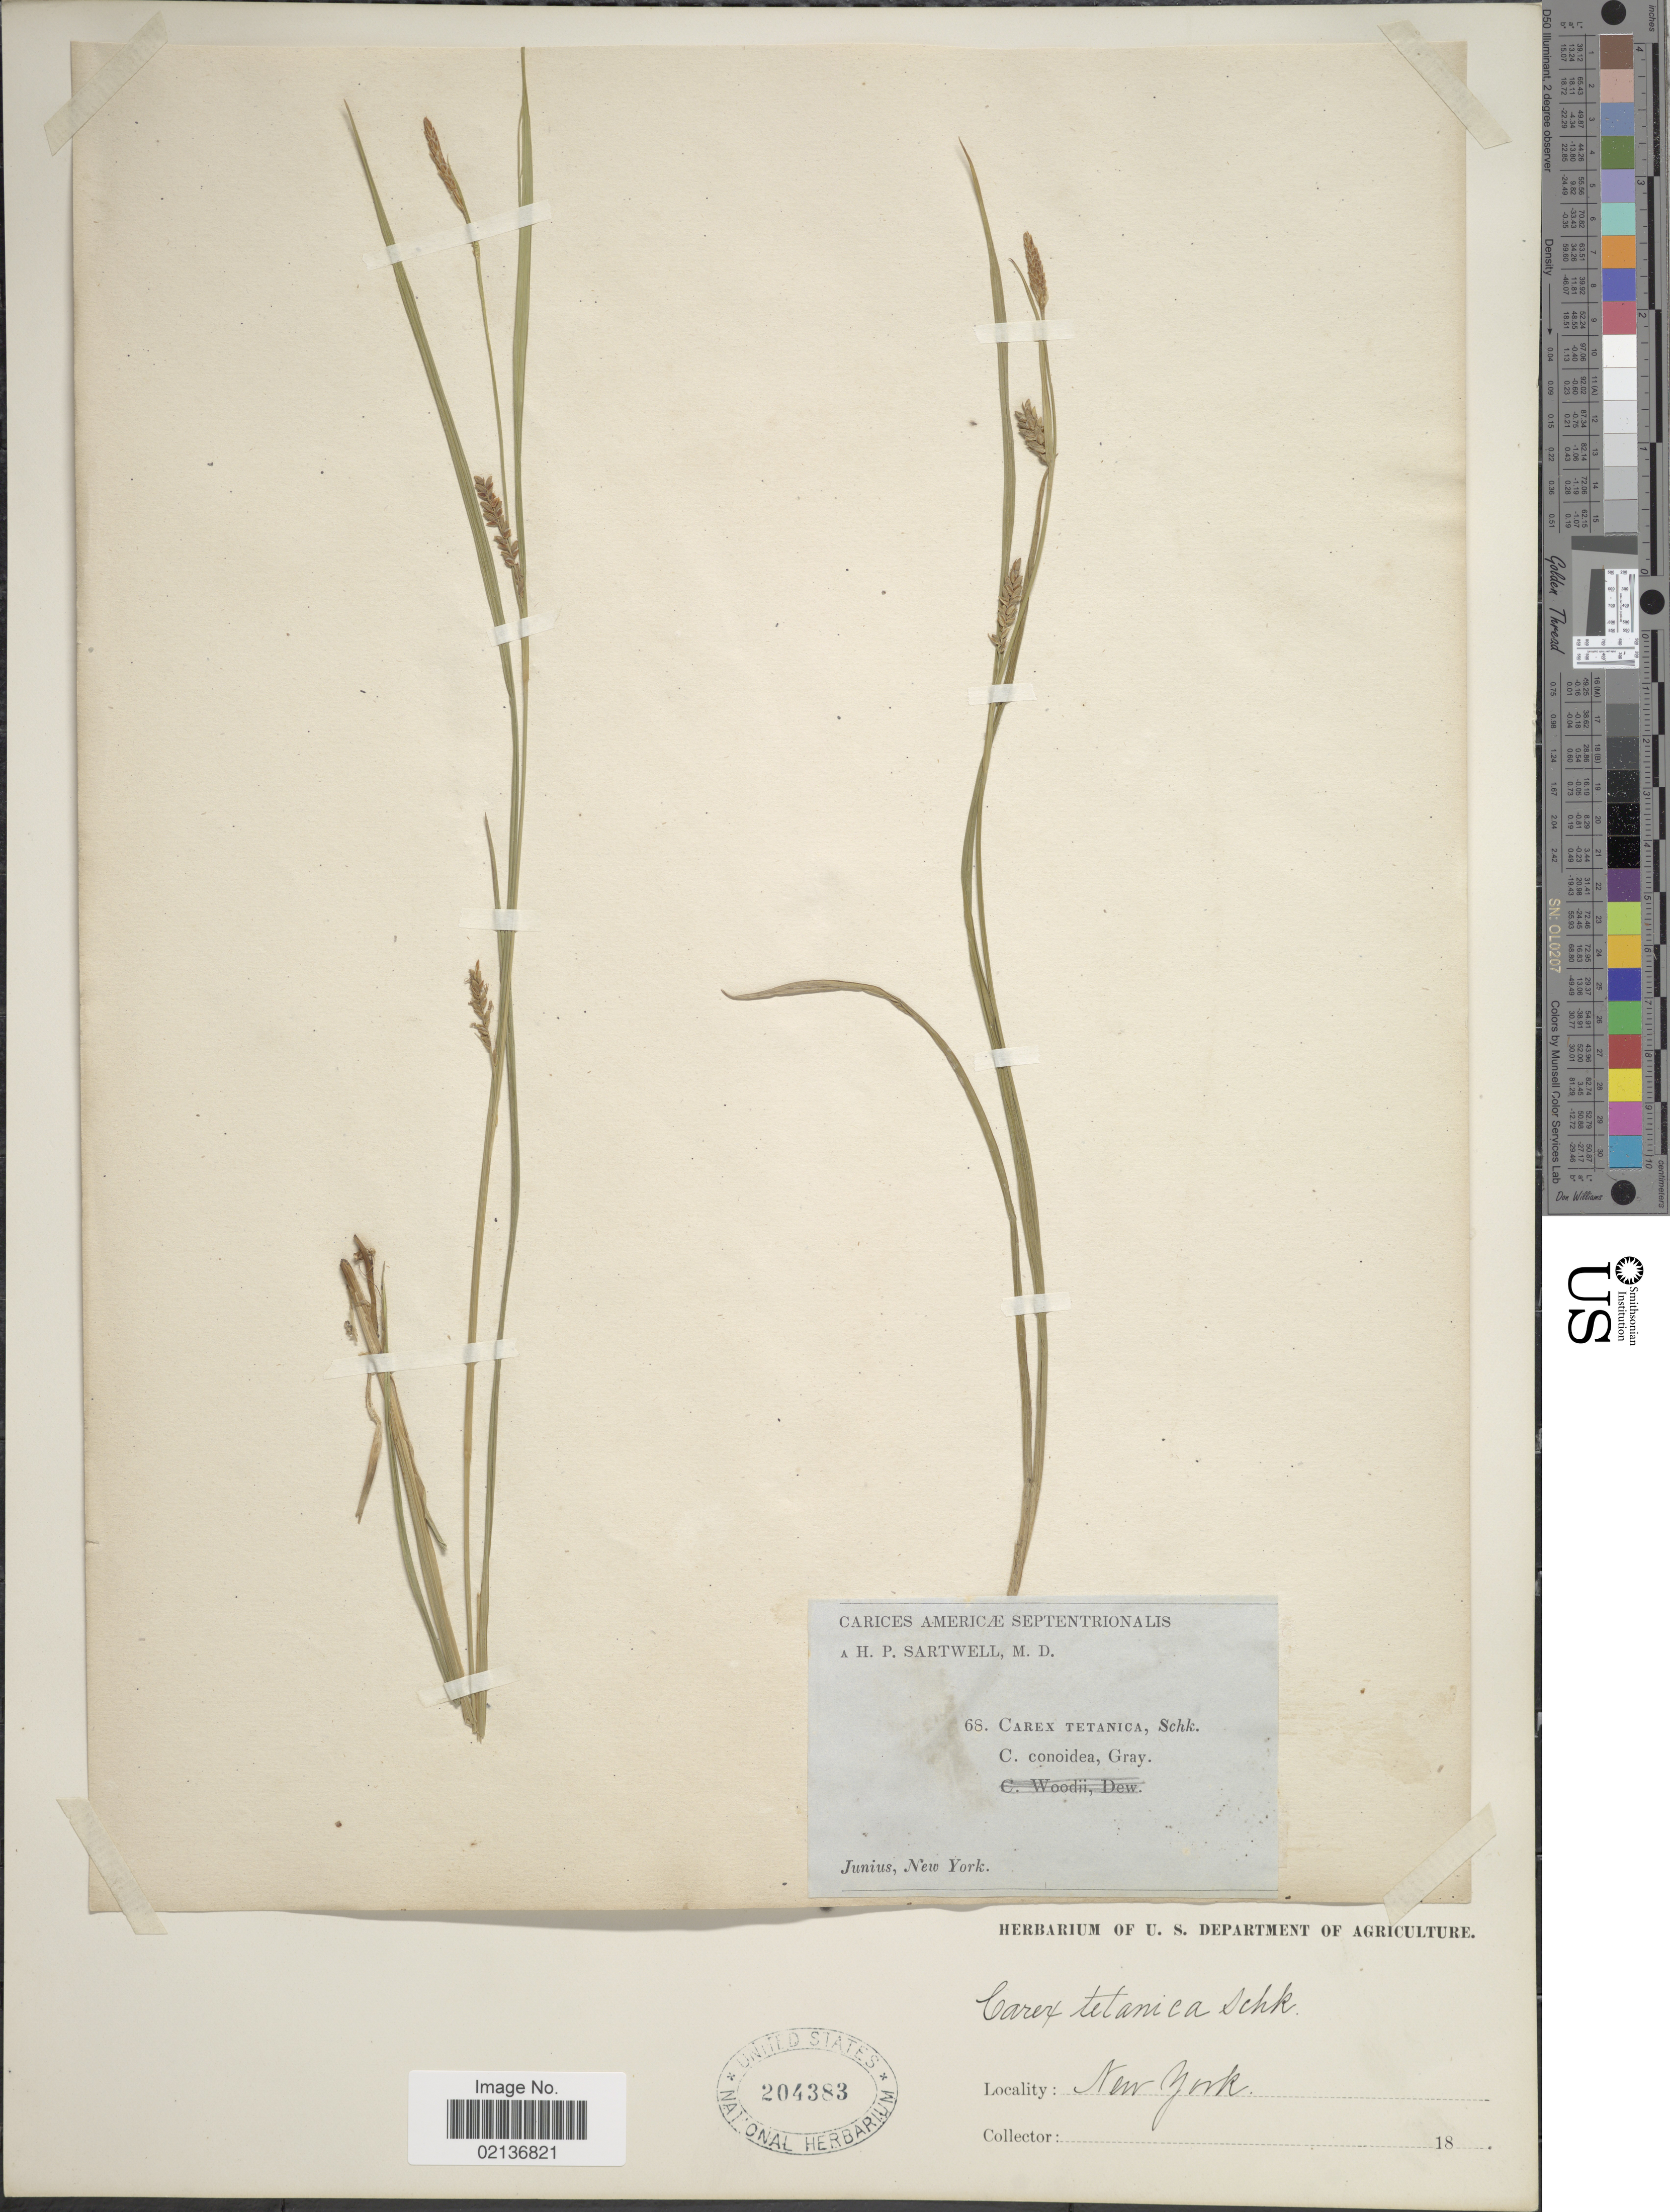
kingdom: Plantae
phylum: Tracheophyta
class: Liliopsida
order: Poales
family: Cyperaceae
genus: Carex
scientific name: Carex tetanica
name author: Schkuhr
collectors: H. P. Sartwell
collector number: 68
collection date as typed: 18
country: United States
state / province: New York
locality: Junius, New York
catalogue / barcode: US 204383